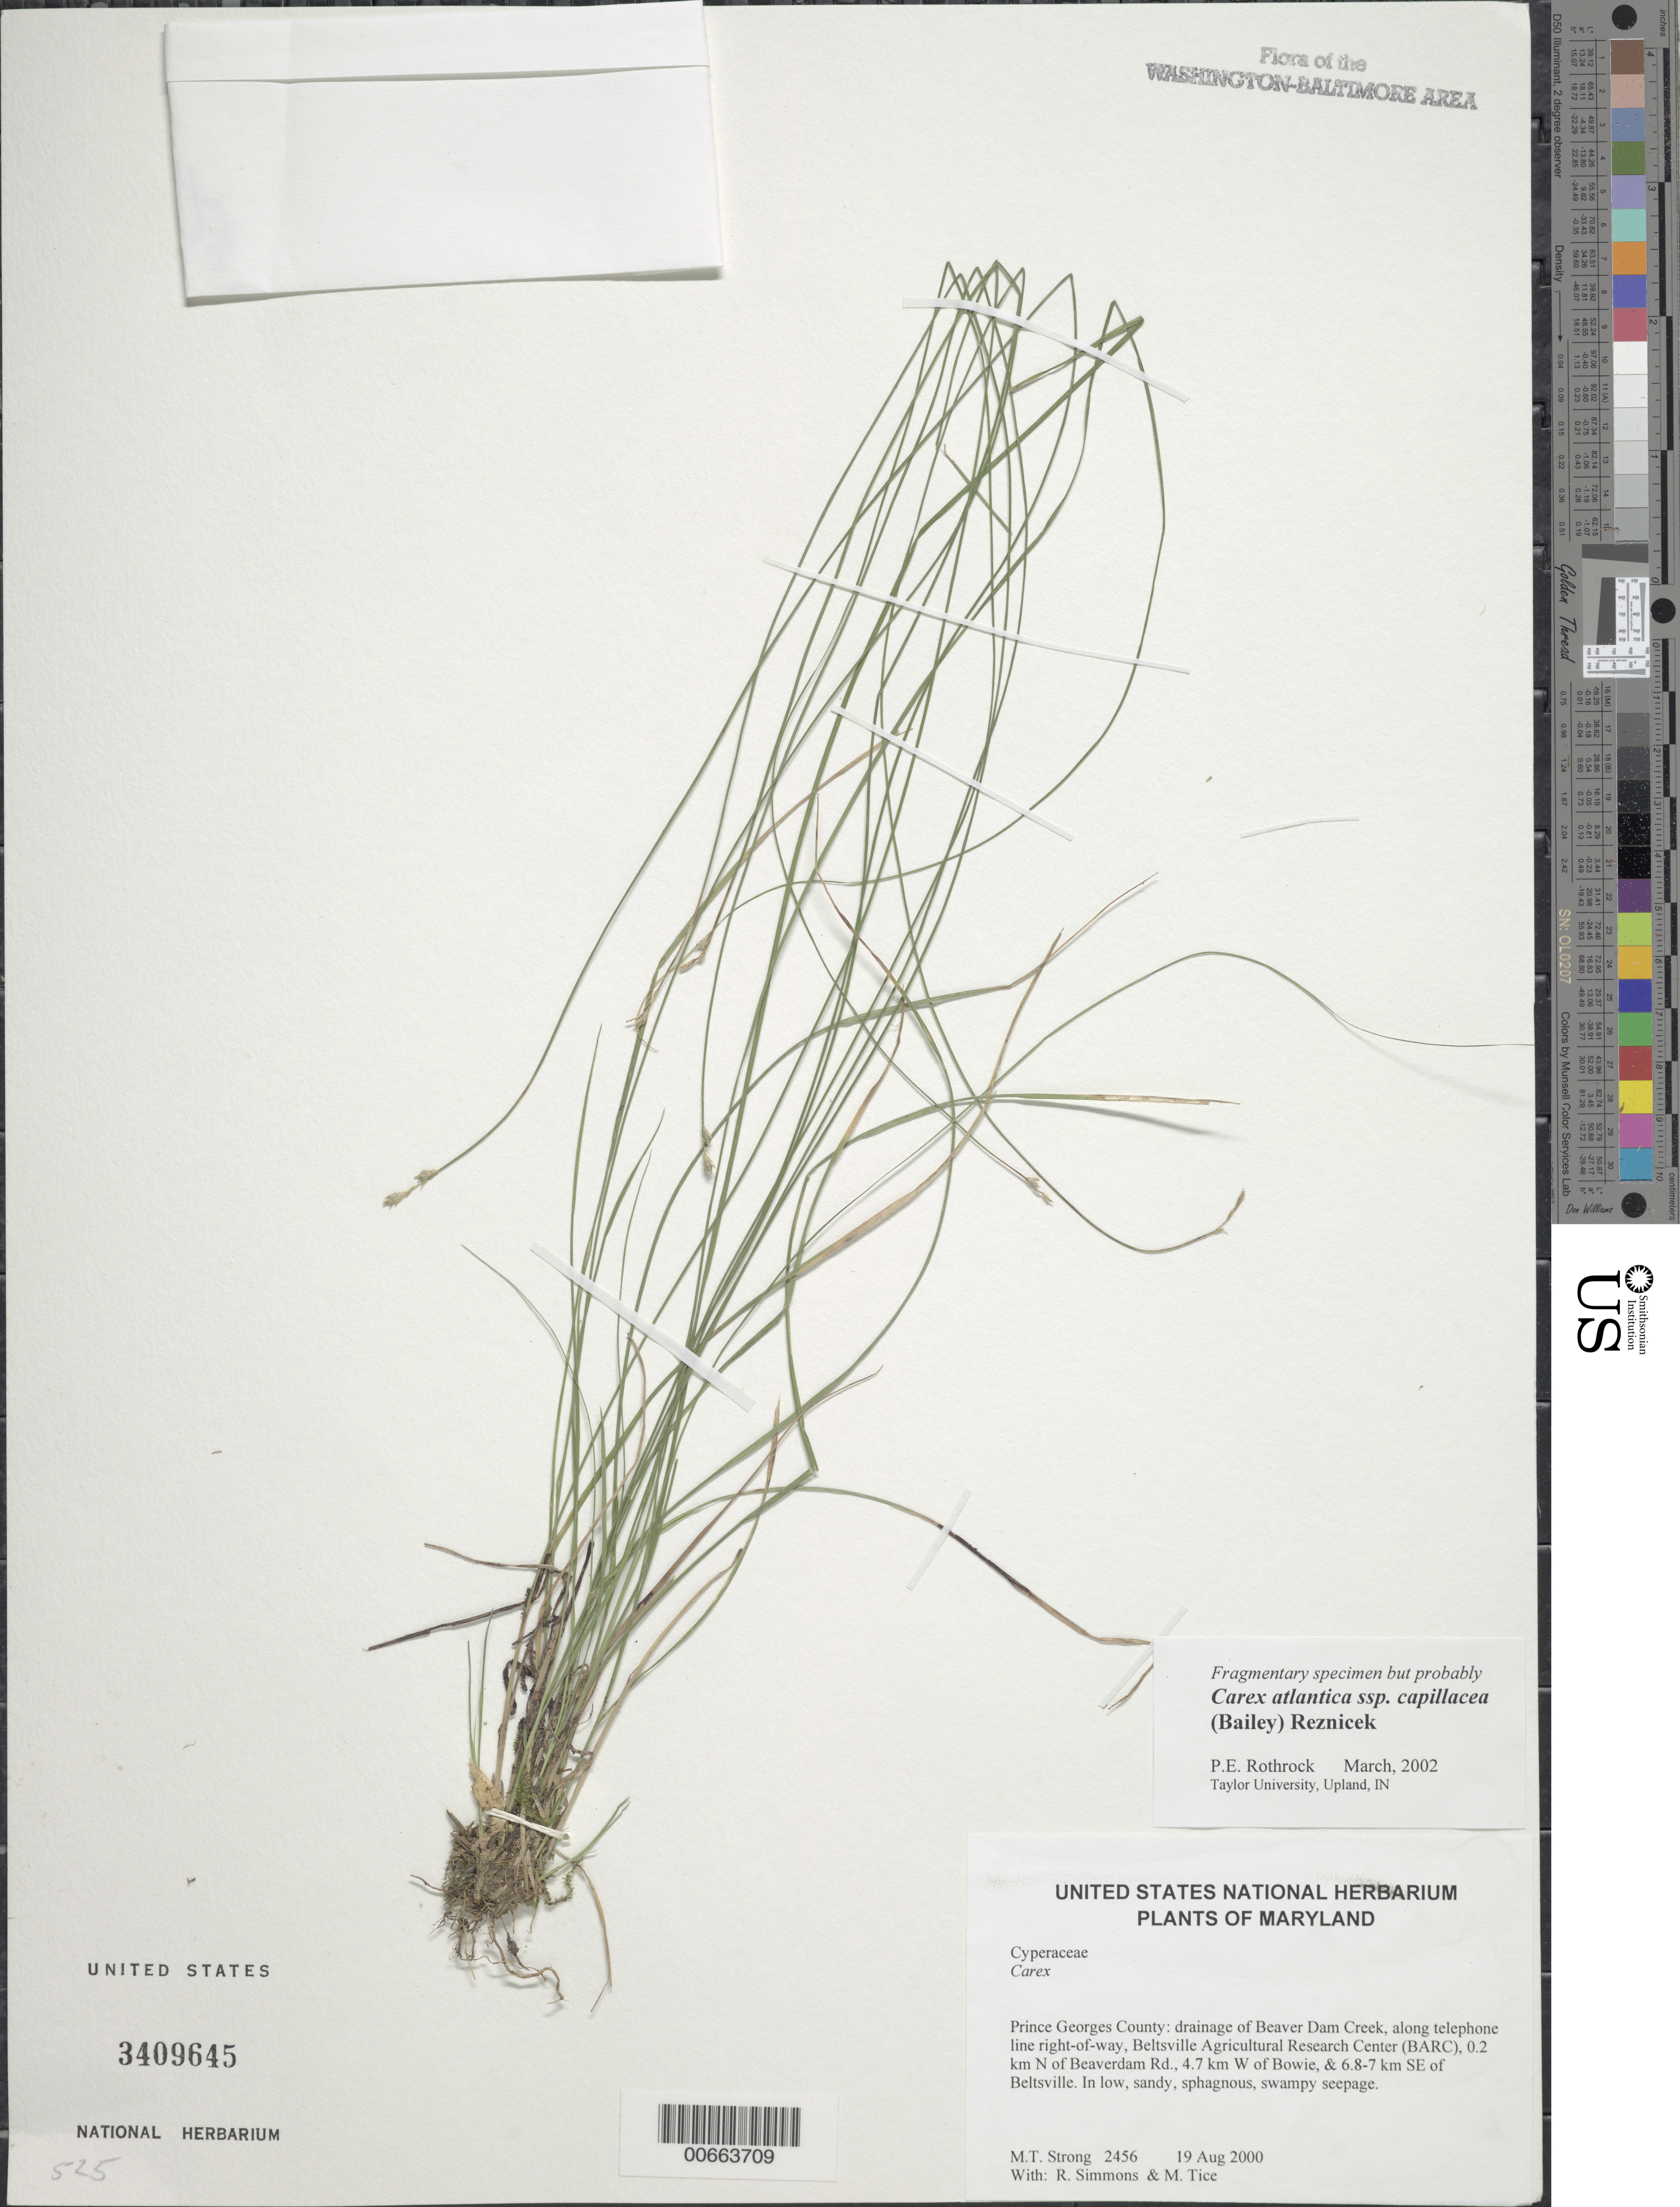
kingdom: Plantae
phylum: Tracheophyta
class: Liliopsida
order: Poales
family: Cyperaceae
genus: Carex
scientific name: Carex howei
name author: Mack.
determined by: Strong, Mark T., (BOT), Smithsonian Institution - National Museum of Natural History (UNITED STATES)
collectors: M. T. Strong, R. Simmons & M. Tice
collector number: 2456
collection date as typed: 19 Aug 2000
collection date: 2000-08-19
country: United States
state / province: Maryland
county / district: Prince George's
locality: Drainage of Beaver Dam Creek, along telephone line right-of-way, Beltsville Agricultural Research Center (BARC), 0.2 km N of Beaverdam Rd., 4.7 km W of Bowie, & 6.8-7 km SE of Beltsville.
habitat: In low, sandy, sphagnous, swampy seepage.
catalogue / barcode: US 3409645